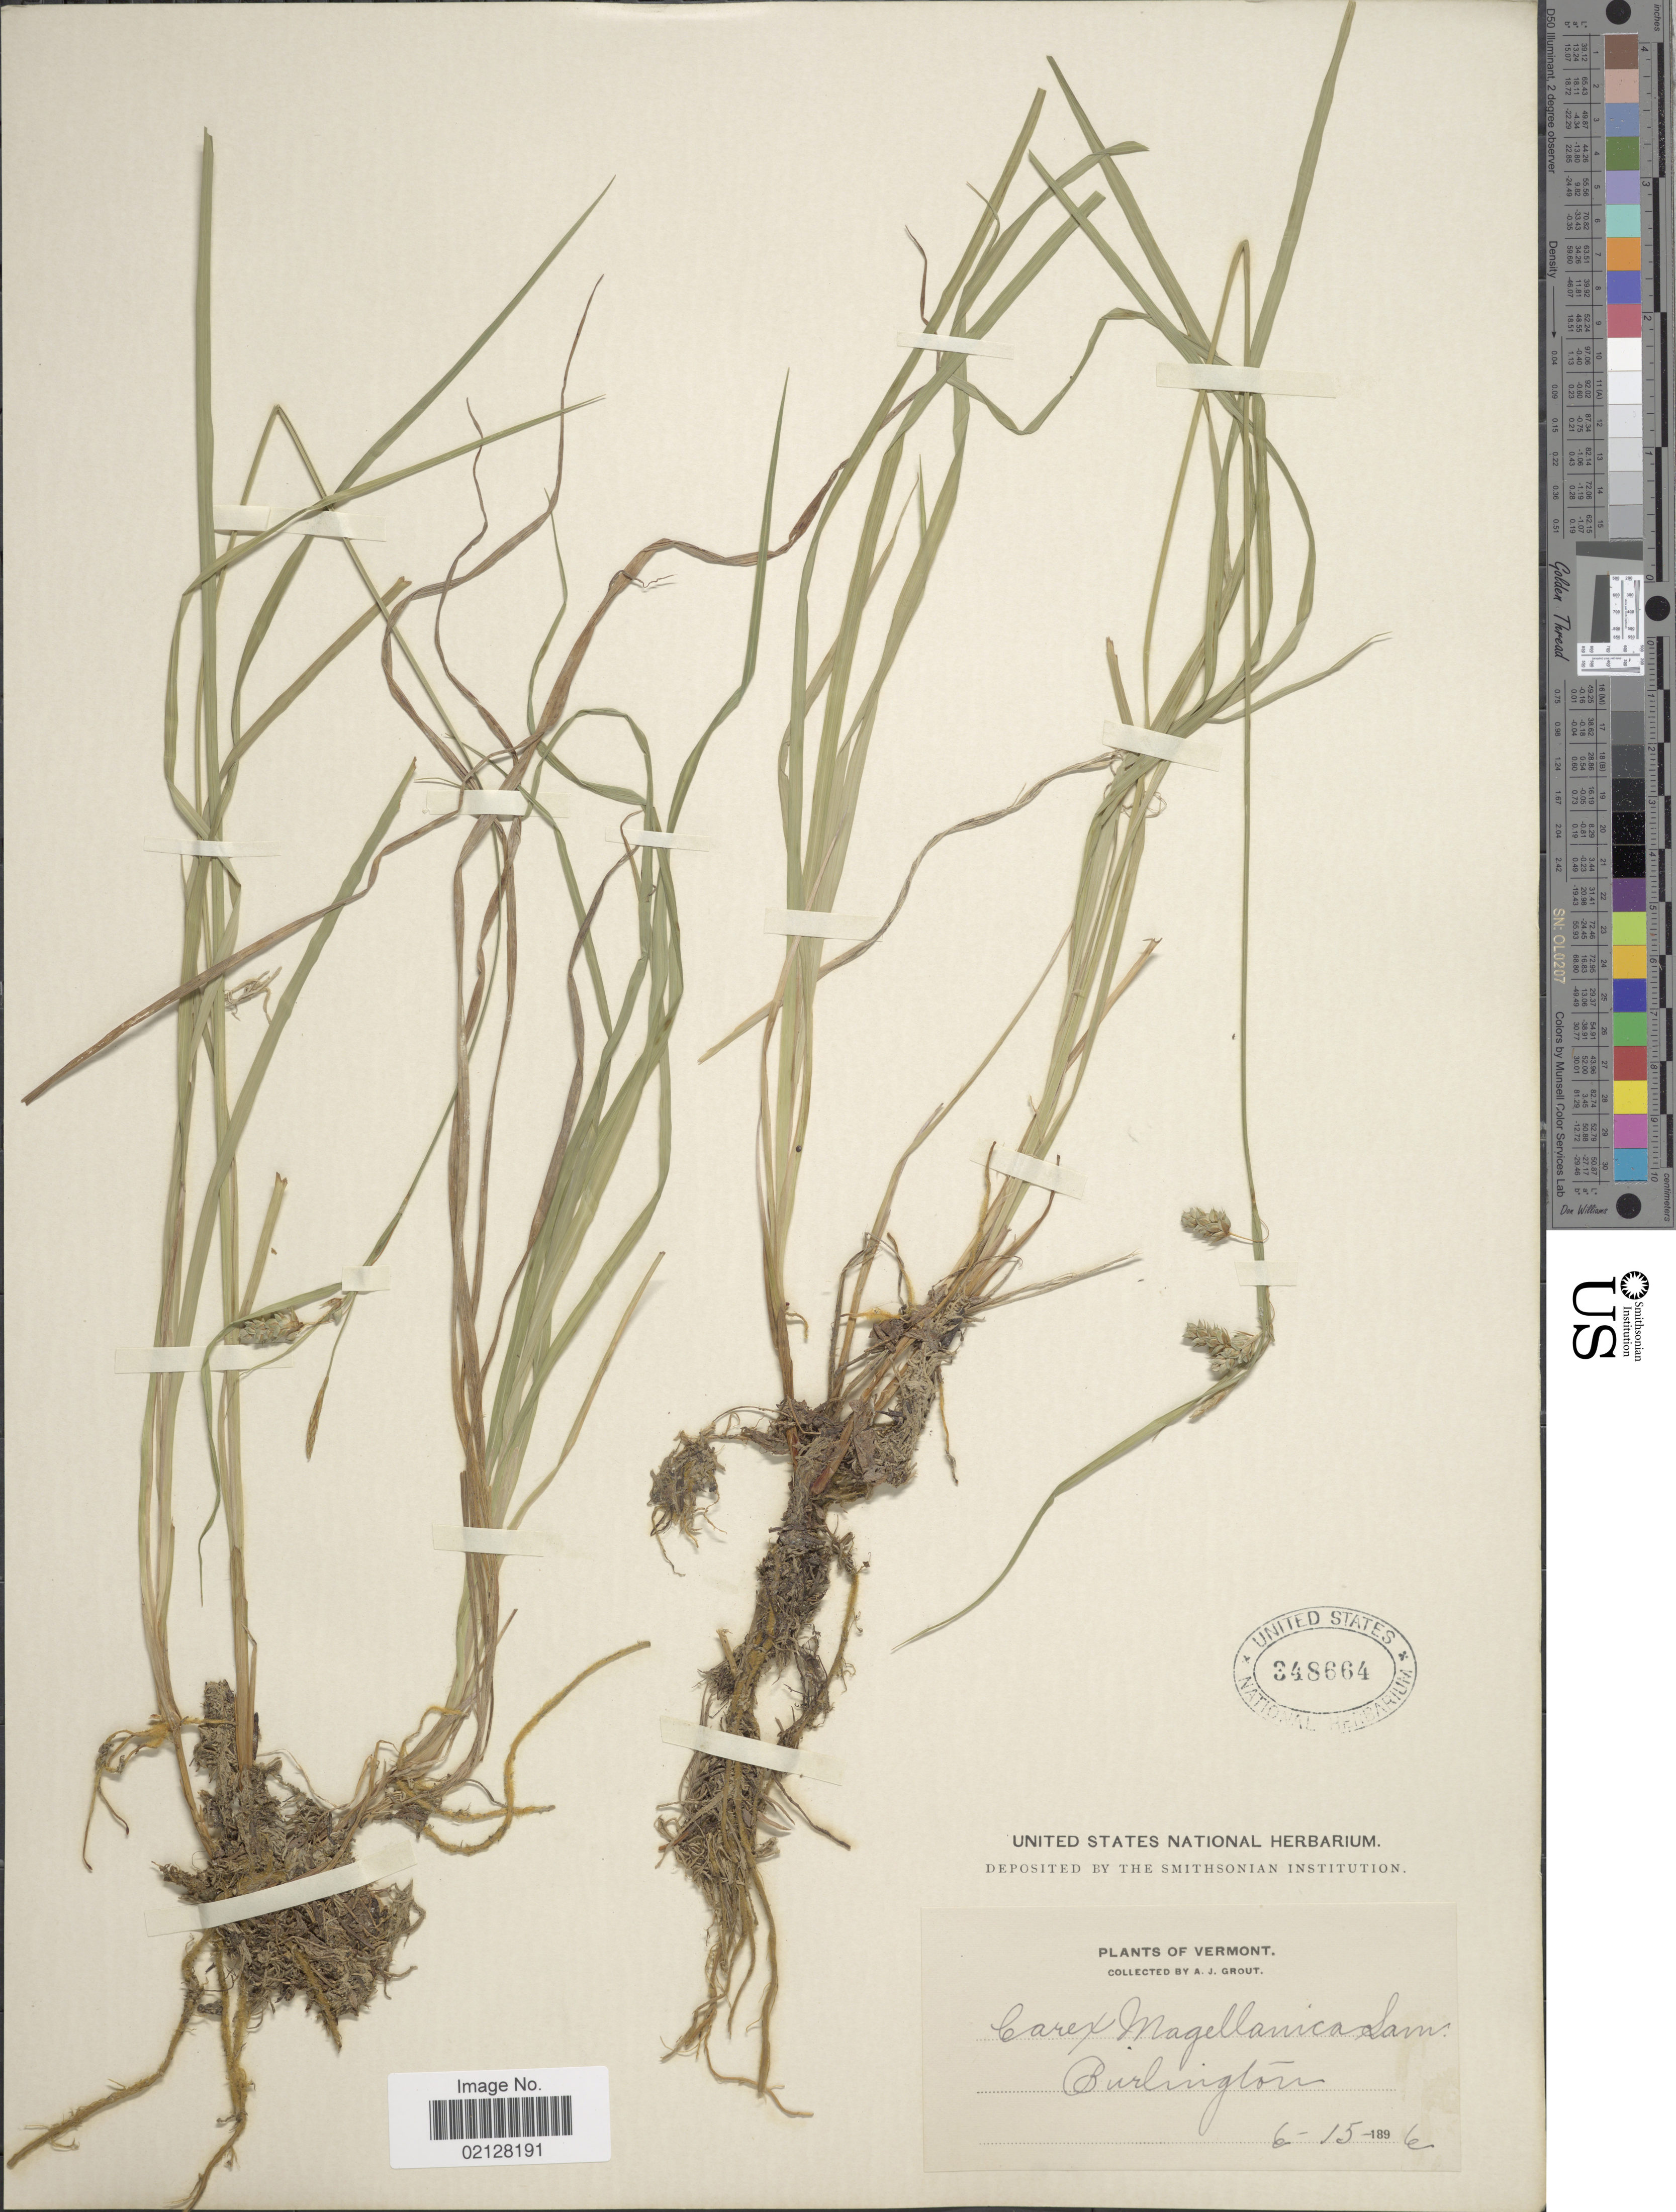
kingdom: Plantae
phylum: Tracheophyta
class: Liliopsida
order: Poales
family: Cyperaceae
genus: Carex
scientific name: Carex magellanica subsp. irrigua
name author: (Wahlenb.) Hiitonen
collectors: A. J. Grout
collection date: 1896-06-15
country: United States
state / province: Vermont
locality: Burlington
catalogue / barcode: US 348664